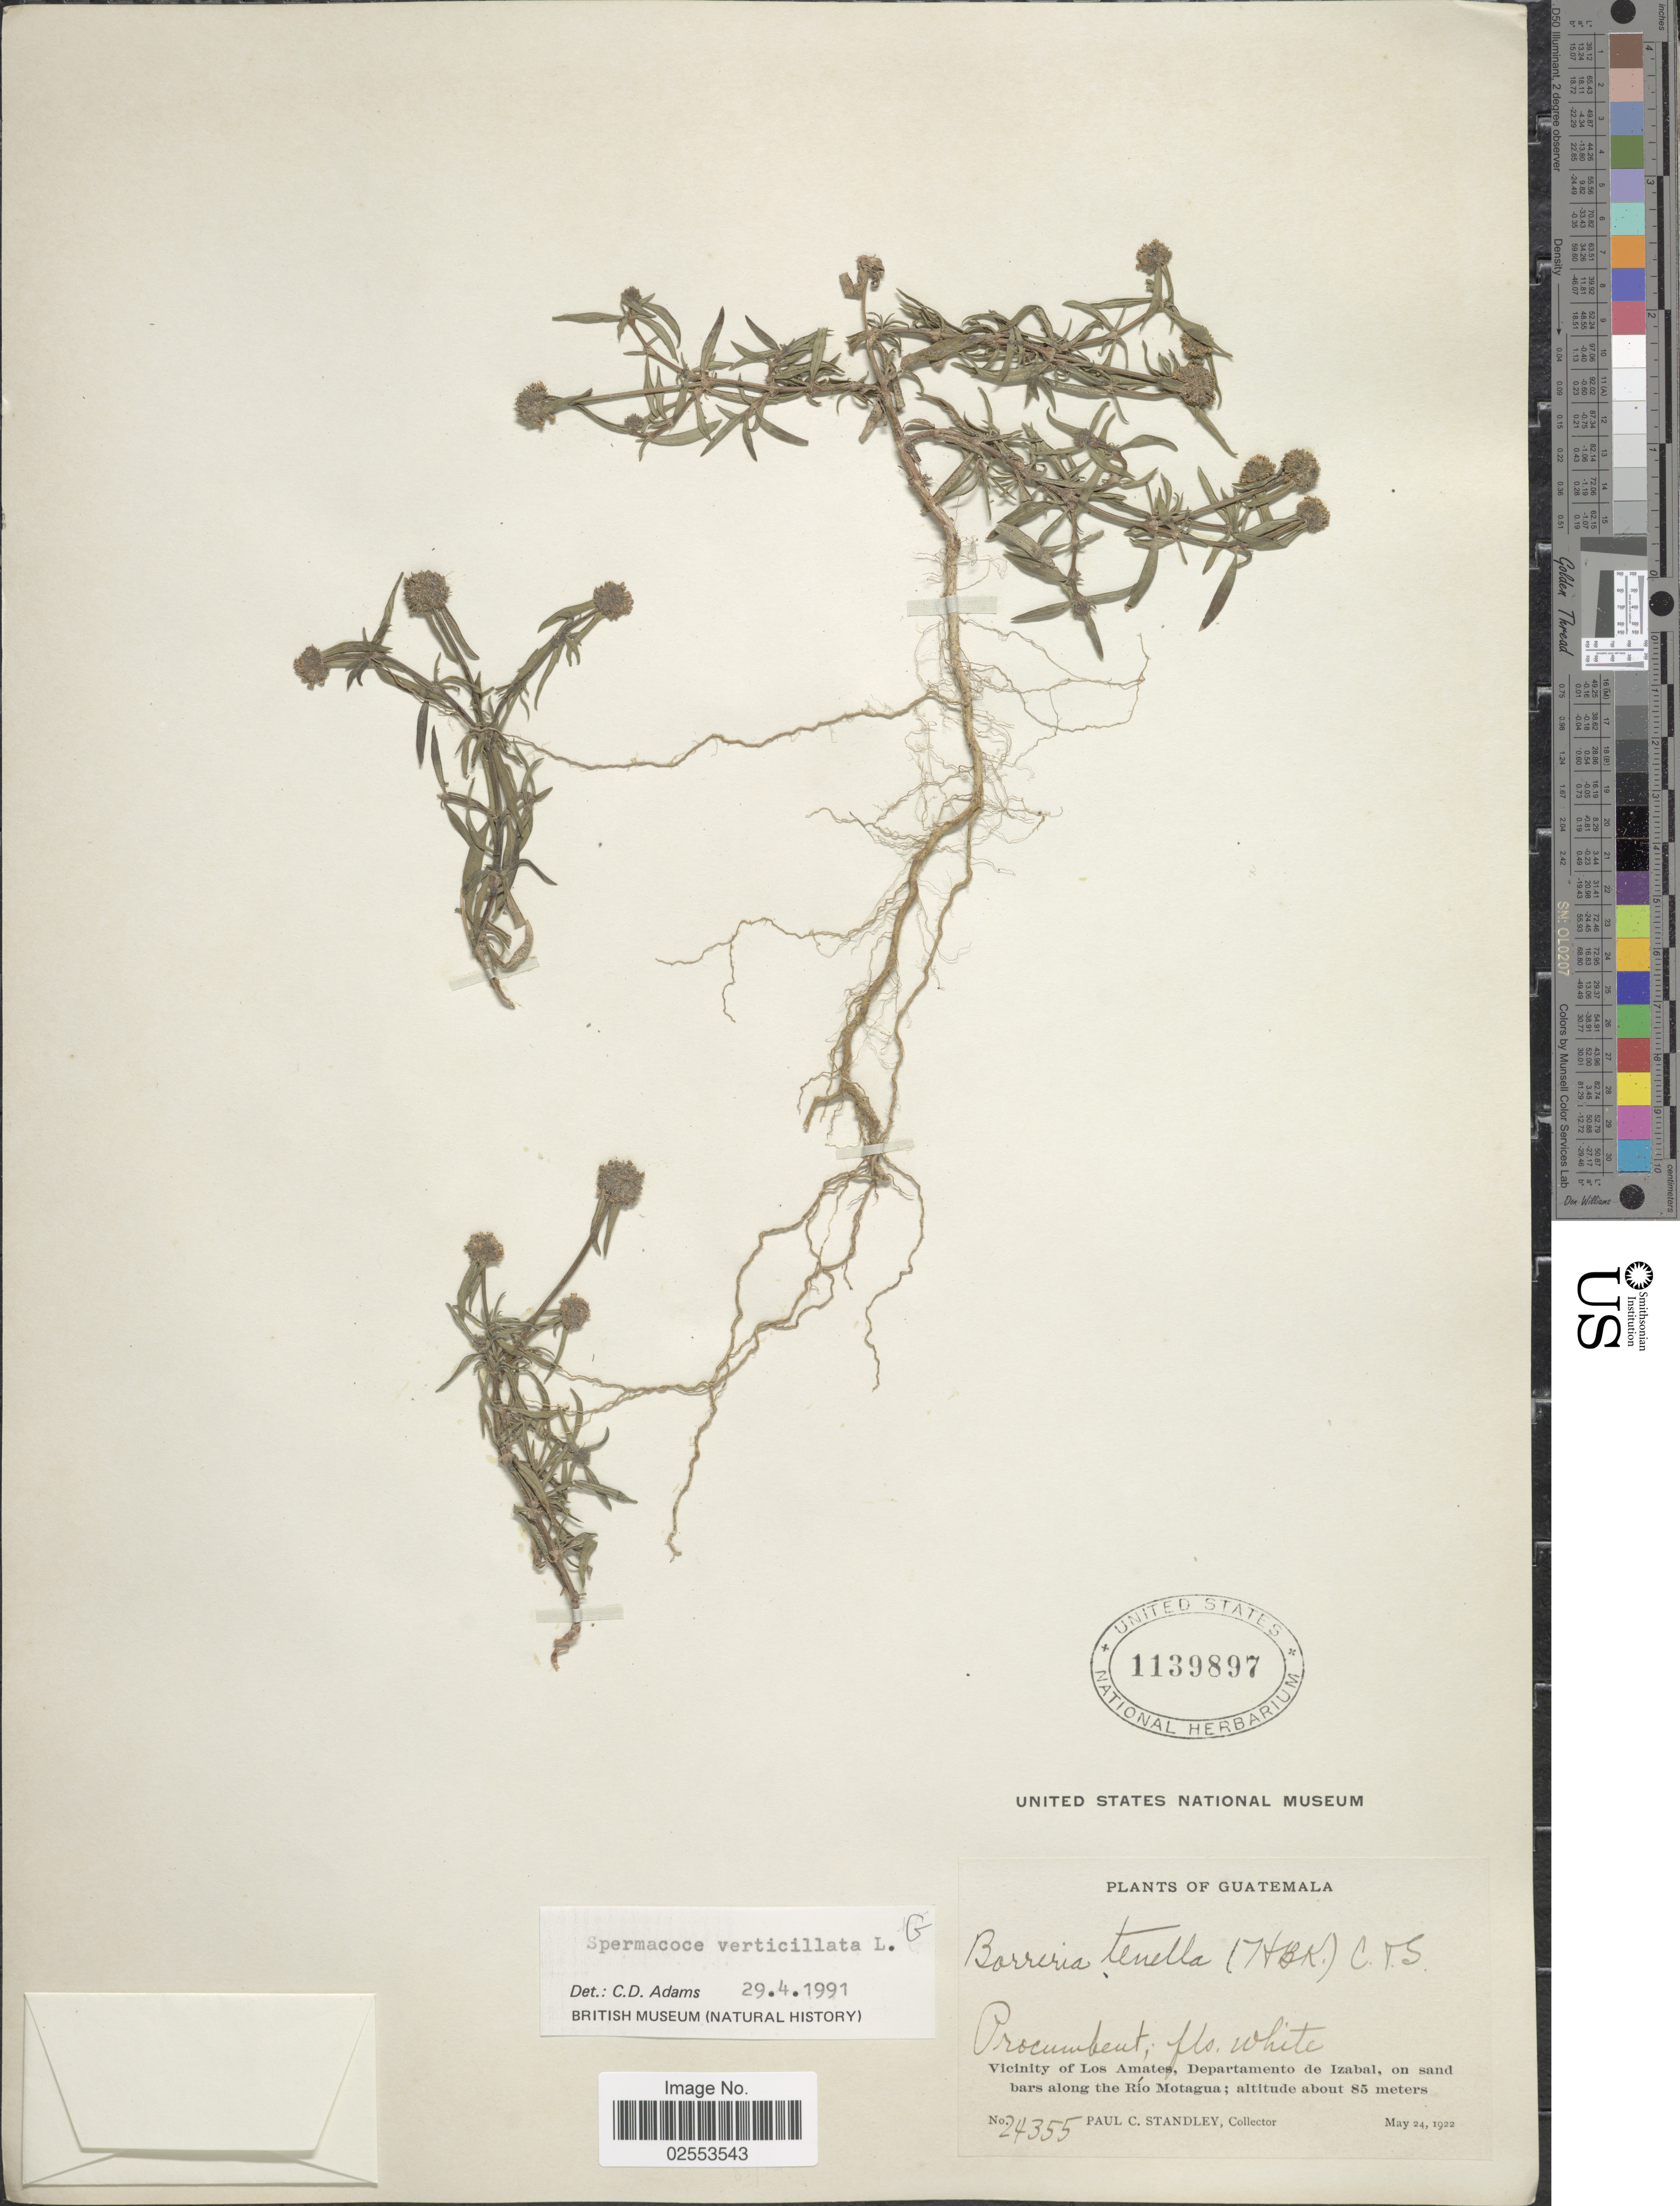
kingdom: Plantae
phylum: Tracheophyta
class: Magnoliopsida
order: Gentianales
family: Rubiaceae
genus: Spermacoce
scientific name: Spermacoce verticillata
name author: L.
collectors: P. C. Standley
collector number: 24355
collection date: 1922-05-24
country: Guatemala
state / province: Izabal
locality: Vicinity of Los Amates, along the Río Motagua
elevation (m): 85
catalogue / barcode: US 1139897